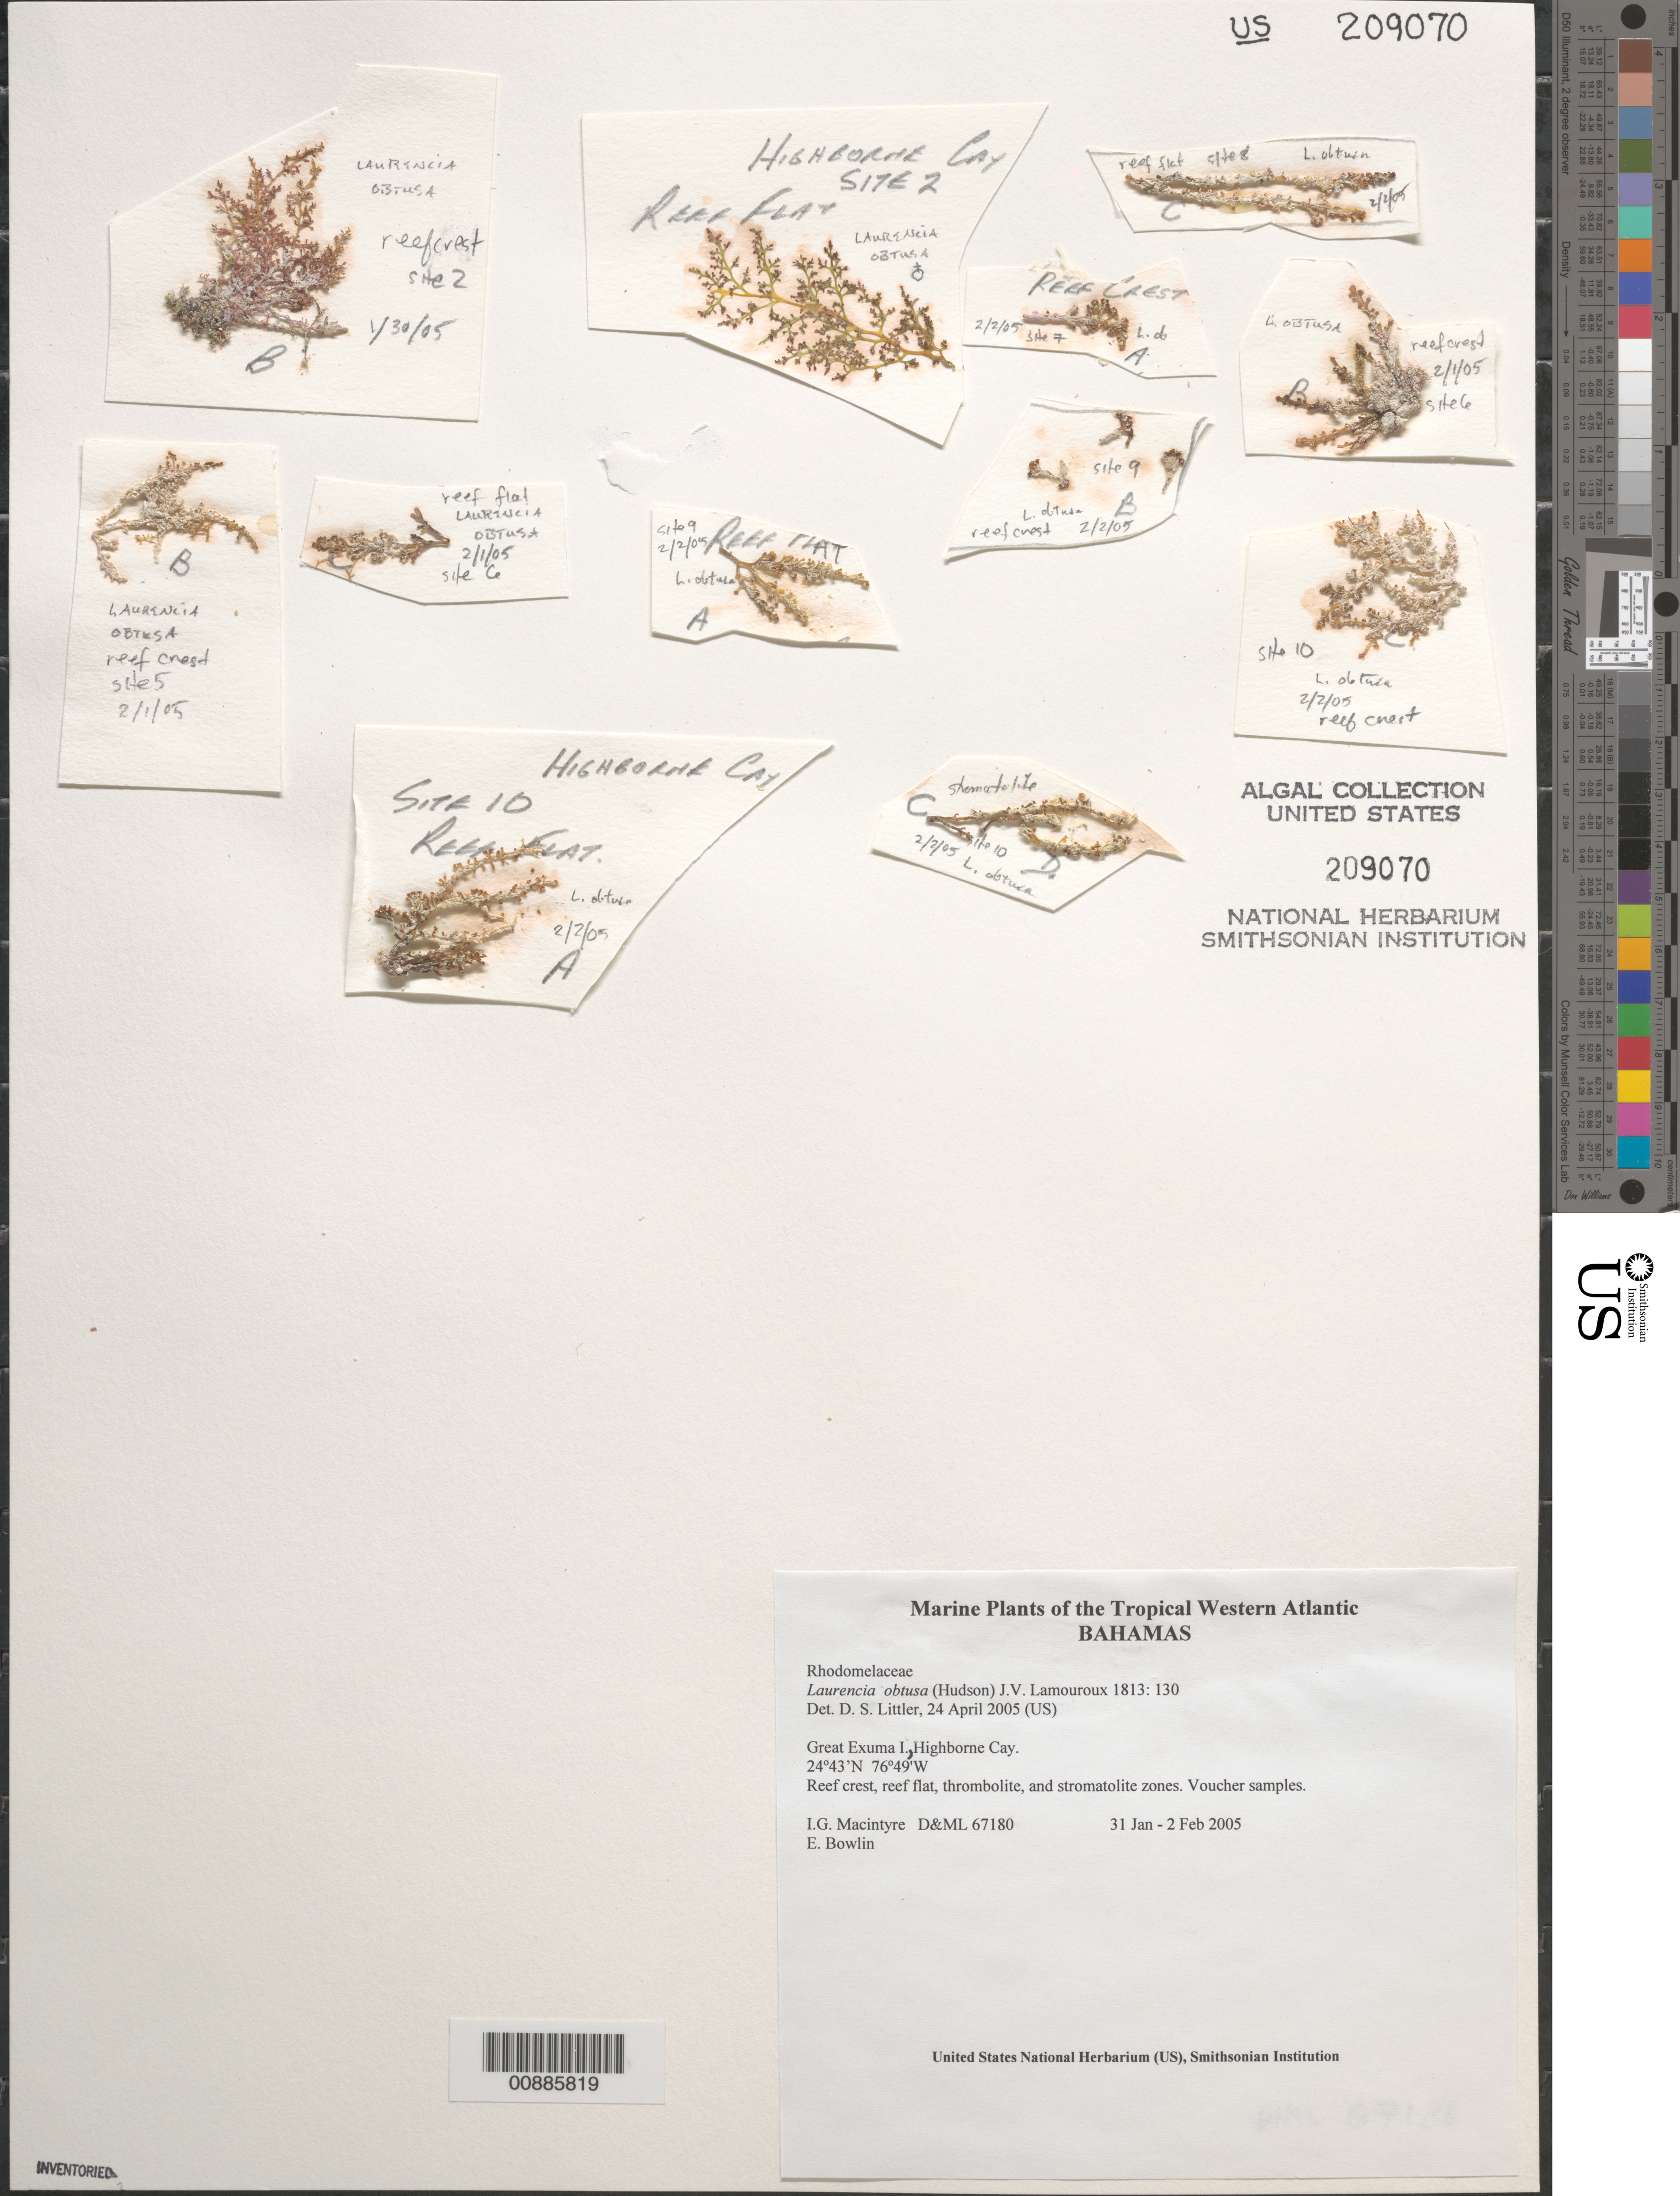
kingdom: Plantae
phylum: Rhodophyta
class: Florideophyceae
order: Ceramiales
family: Rhodomelaceae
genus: Laurencia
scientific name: Laurencia obtusa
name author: (Huds.) J.V.Lamouroux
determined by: Littler, D. S.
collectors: I. Macintyre & E. Bowlin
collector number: D&ML 67180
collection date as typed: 31 Jan 2005 to 02 Feb 2005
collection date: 2005-01-31/2005-02-02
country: Bahamas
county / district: Exuma District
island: Great Exuma Island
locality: Highborne Cay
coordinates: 24 43' N, 76 49' W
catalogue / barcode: US 209070